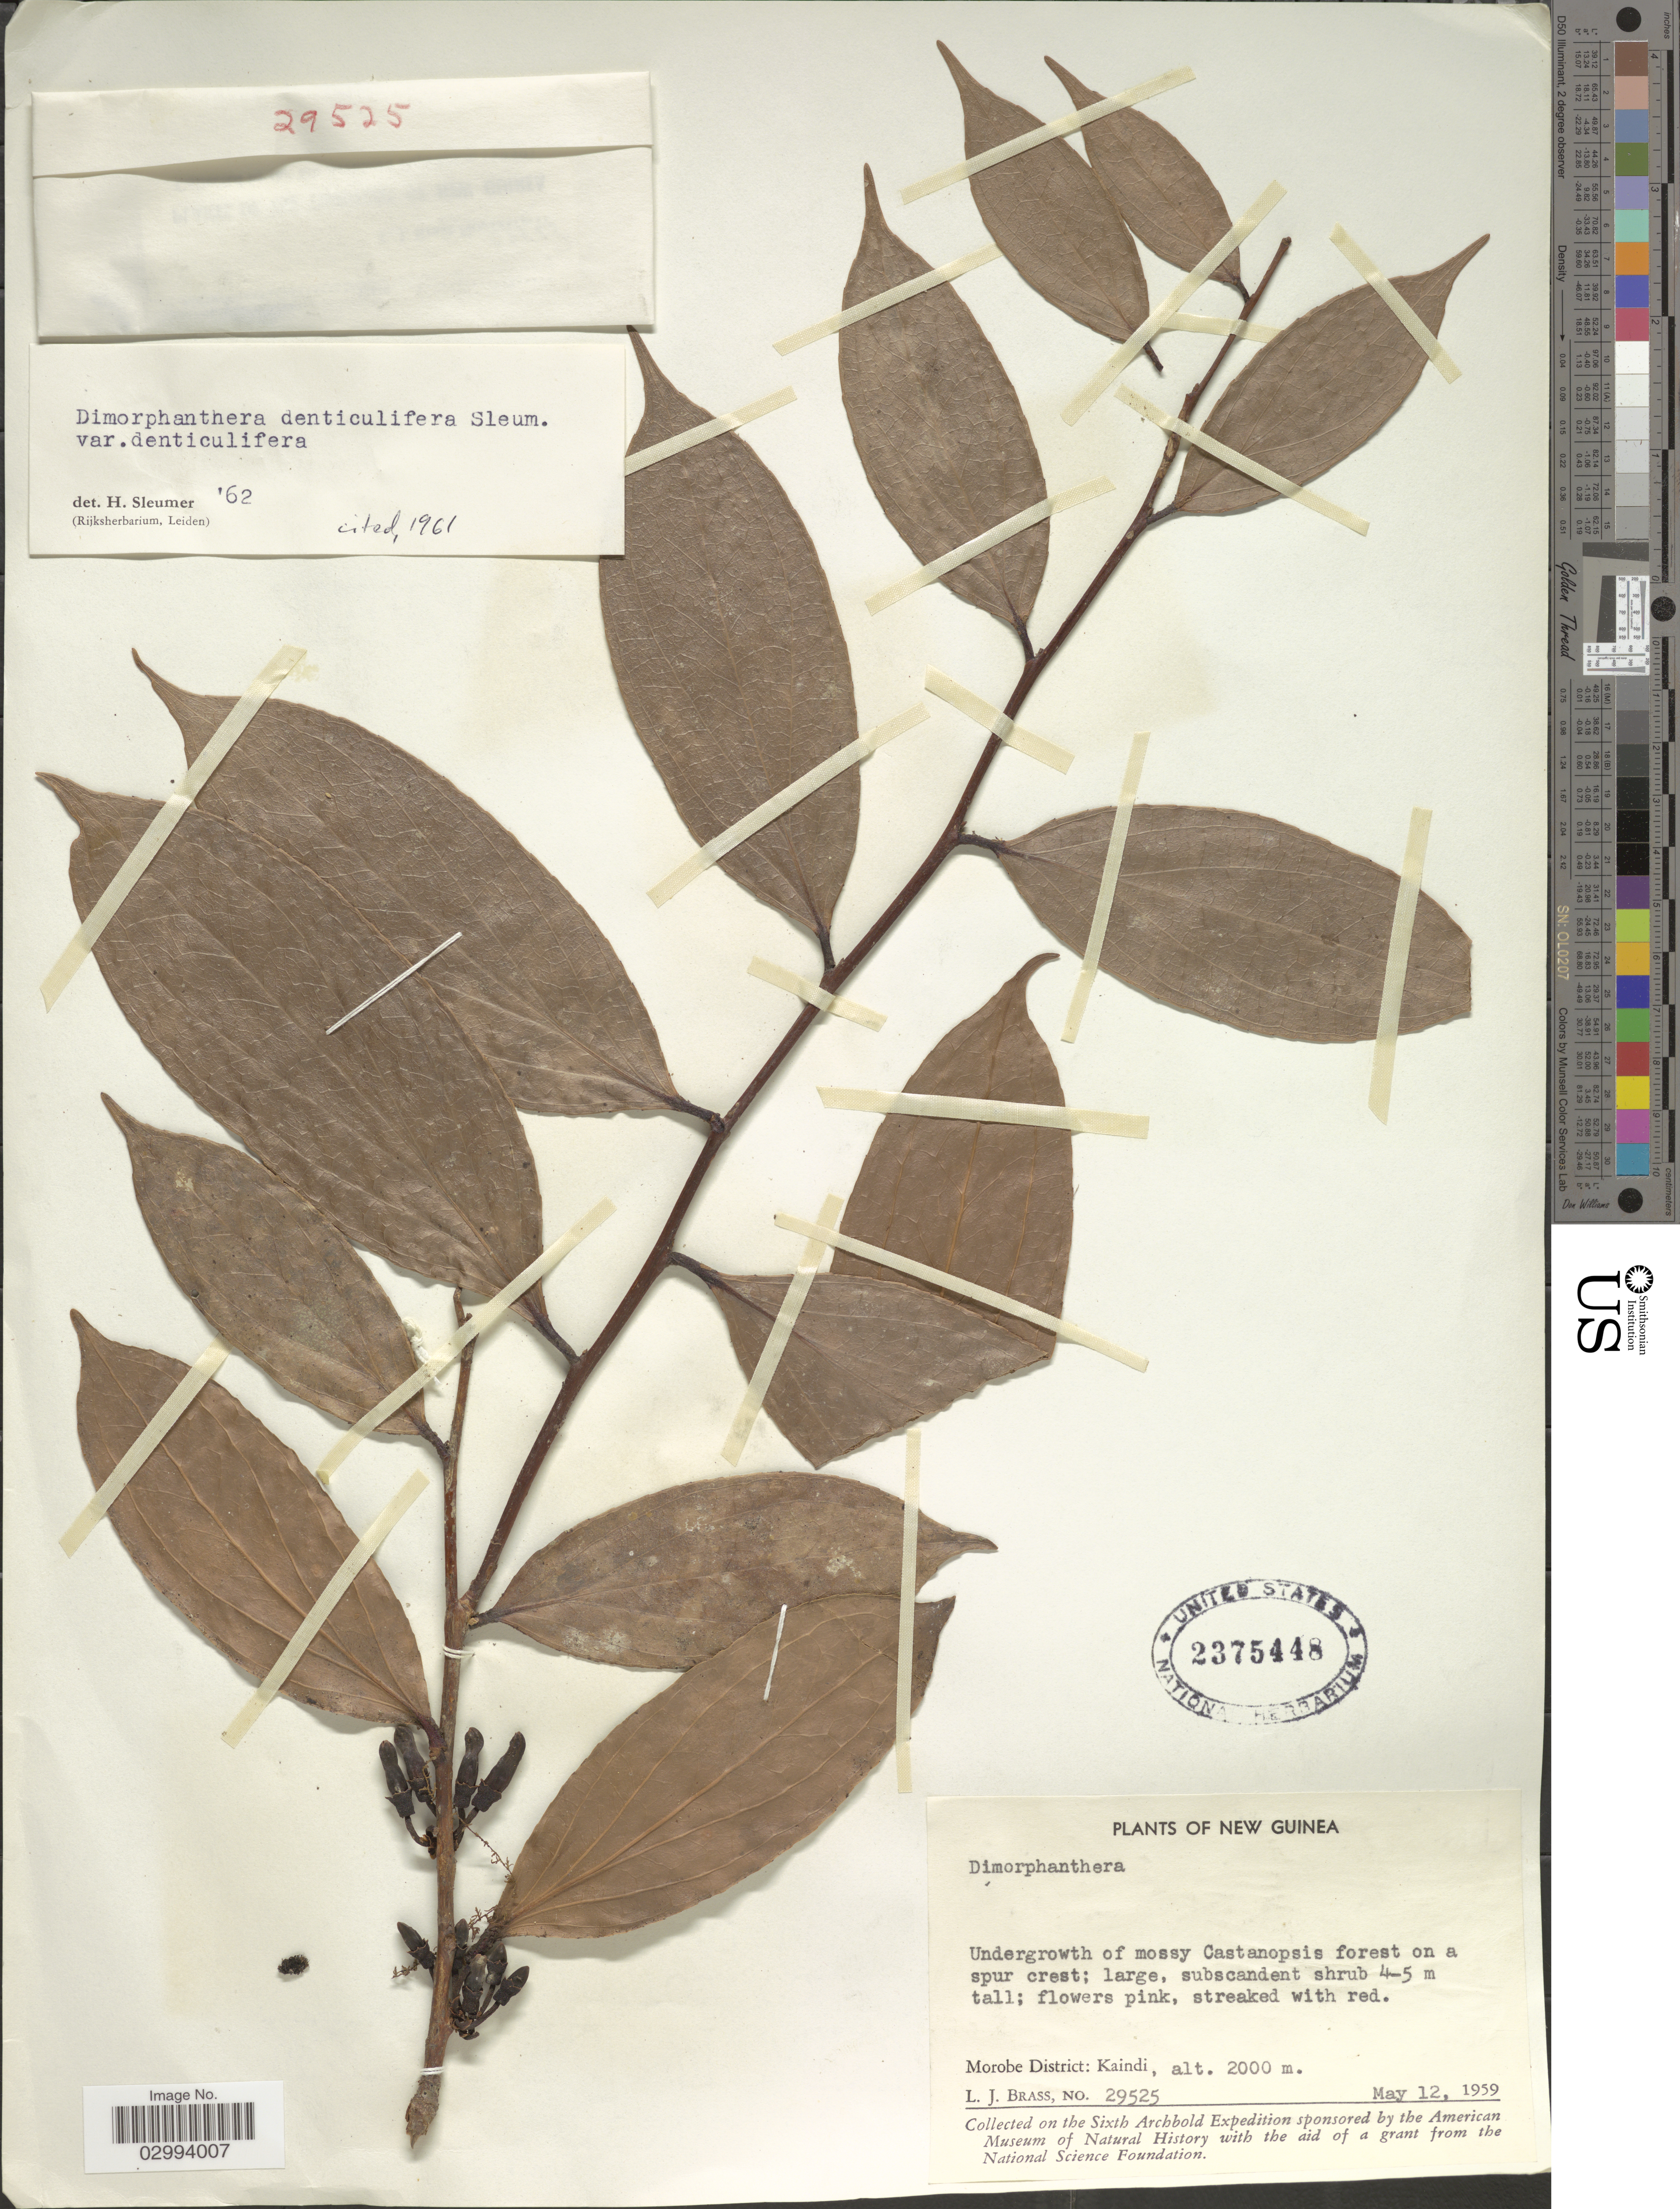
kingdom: Plantae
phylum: Tracheophyta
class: Magnoliopsida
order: Ericales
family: Ericaceae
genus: Dimorphanthera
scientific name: Dimorphanthera denticulifera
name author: Sleumer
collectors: L. J. Brass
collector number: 29525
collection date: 1959-05-12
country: Papua New Guinea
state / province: Morobe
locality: New Guinea. Morobe District: Kaindi.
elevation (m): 2000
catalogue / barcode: US 2375448